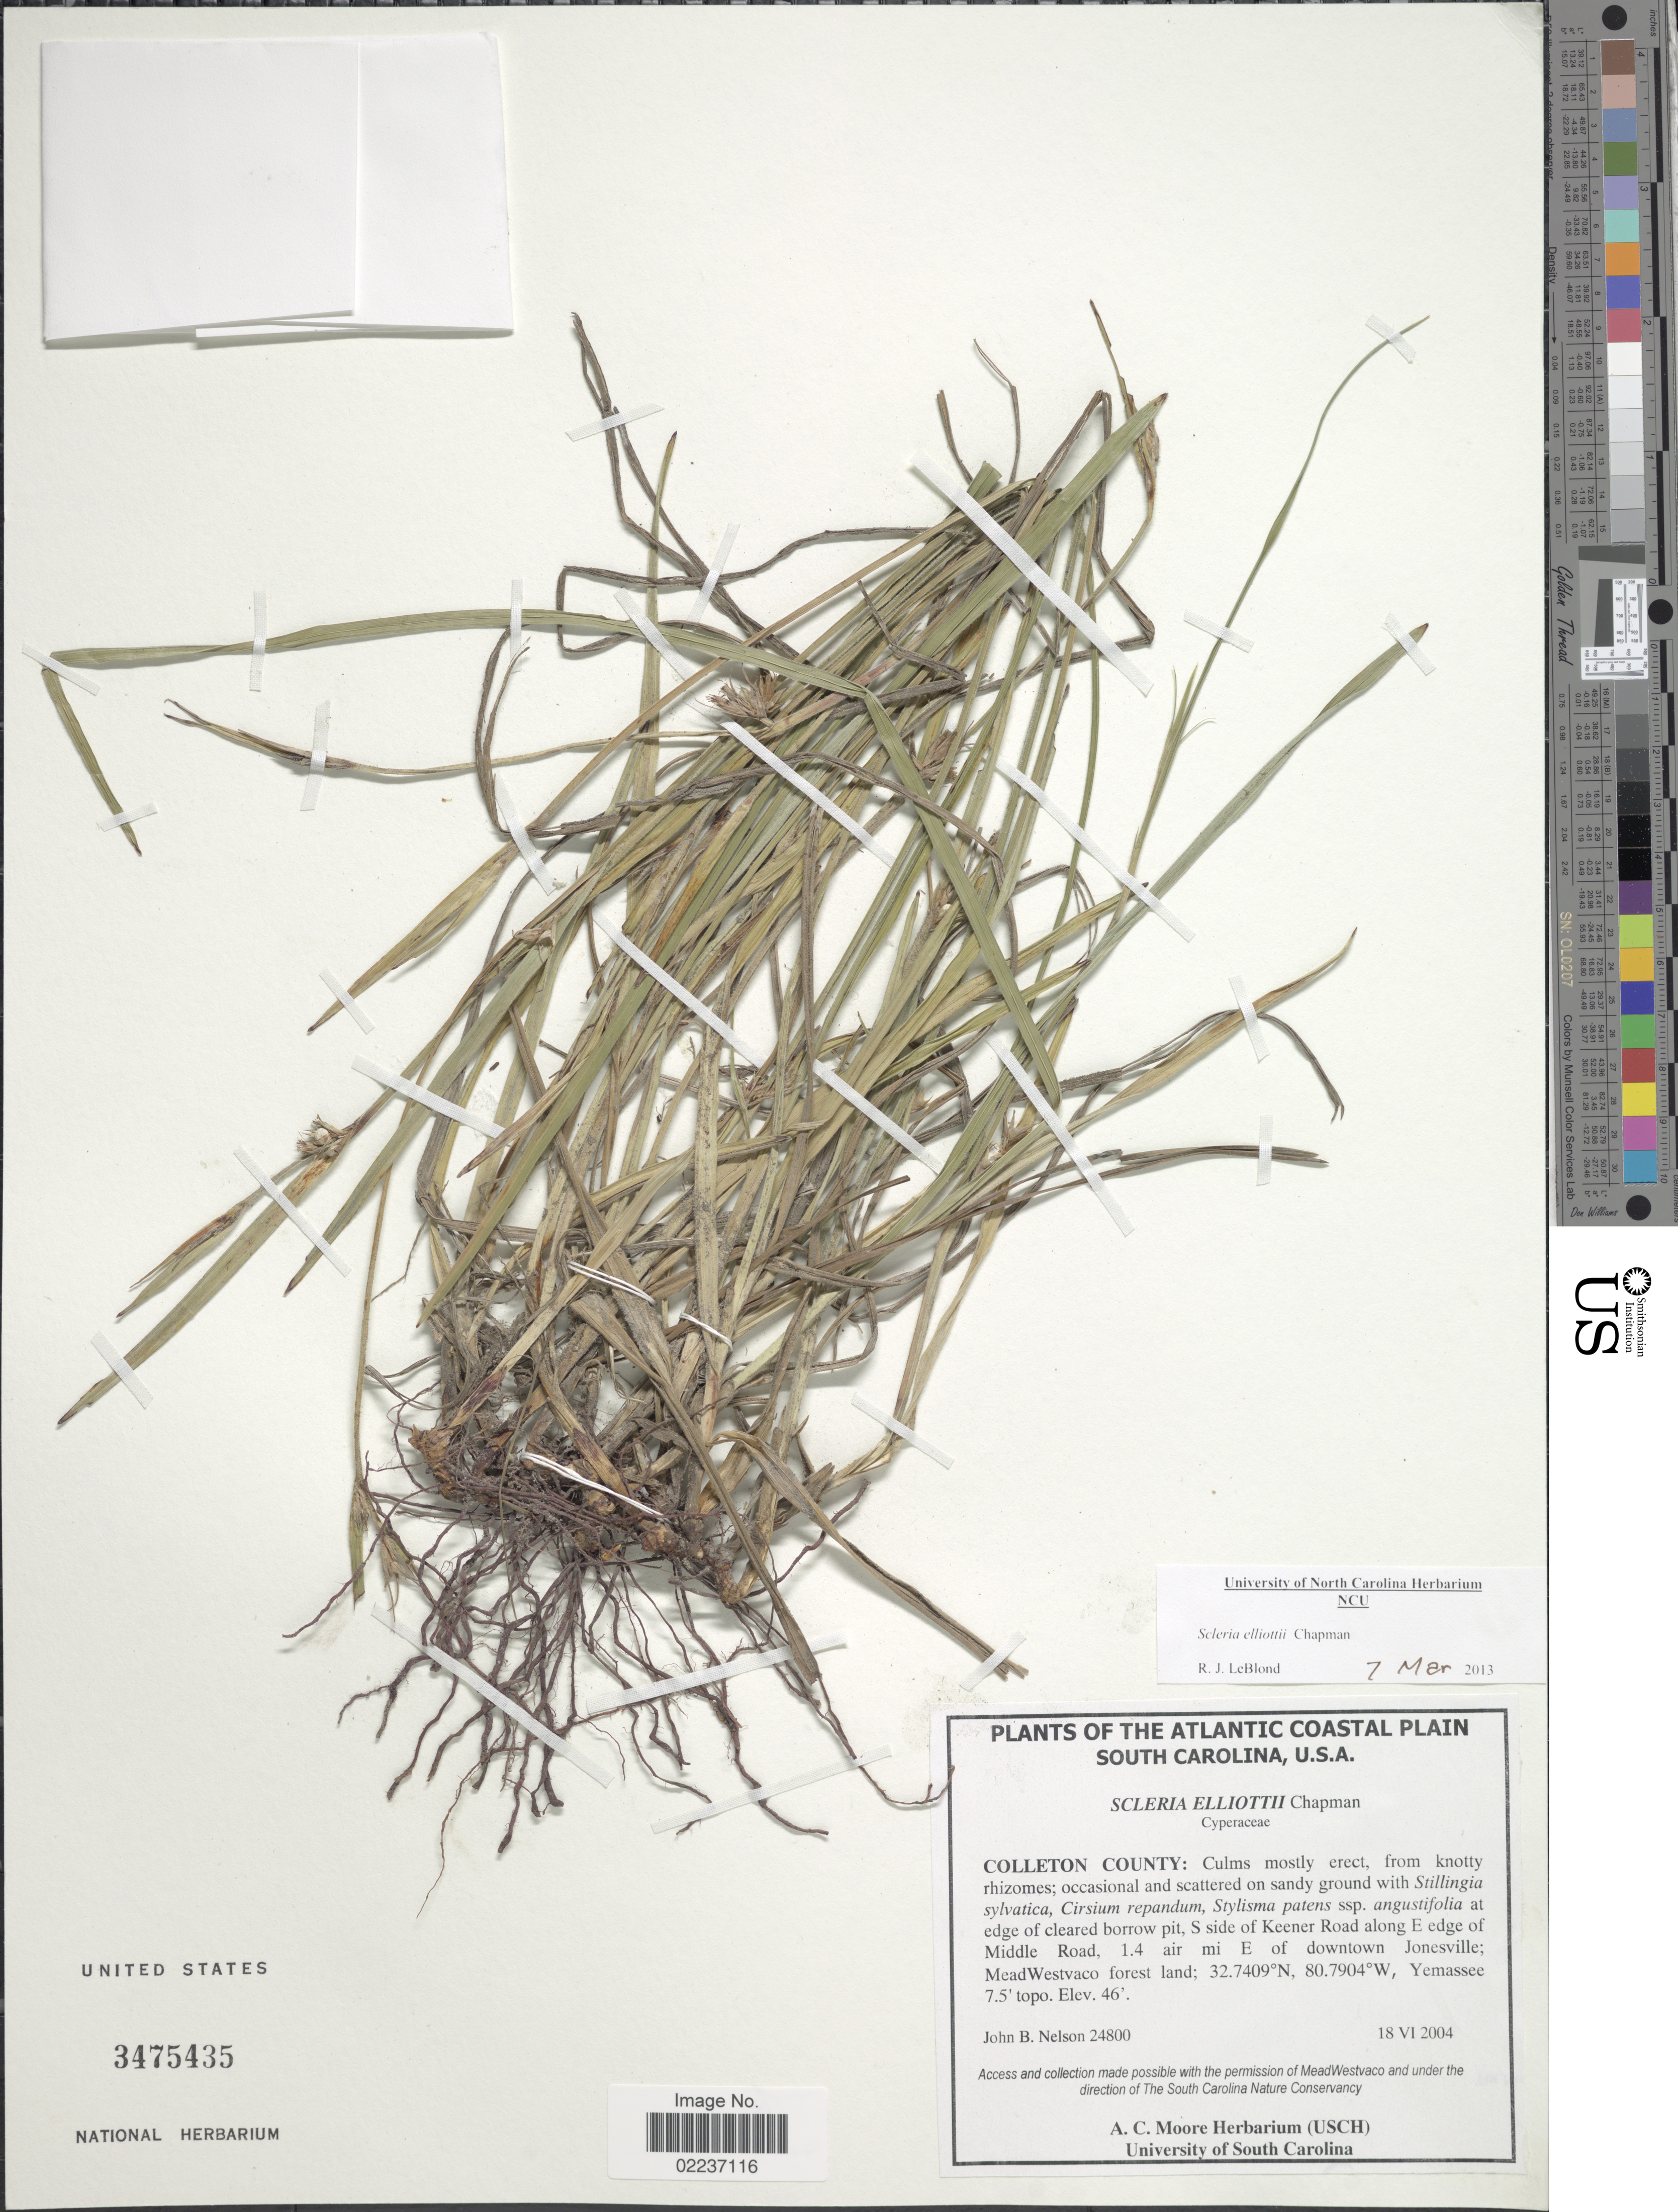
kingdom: Plantae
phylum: Tracheophyta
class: Liliopsida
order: Poales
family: Cyperaceae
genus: Scleria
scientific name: Scleria ciliata var. elliottii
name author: (Chapm.) Fernald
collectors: J. B. Nelson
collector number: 24800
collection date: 2004-06-18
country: United States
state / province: South Carolina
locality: Atlantic Coastal Plain, Colleton County: edge of cleared borrow pit, S side of Keener Road along E edge of Middle Road, 1.4 air mi E of downtown Jonesville, MeadWestvaco forest land, Yemassee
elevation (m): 14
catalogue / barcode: US 3475435